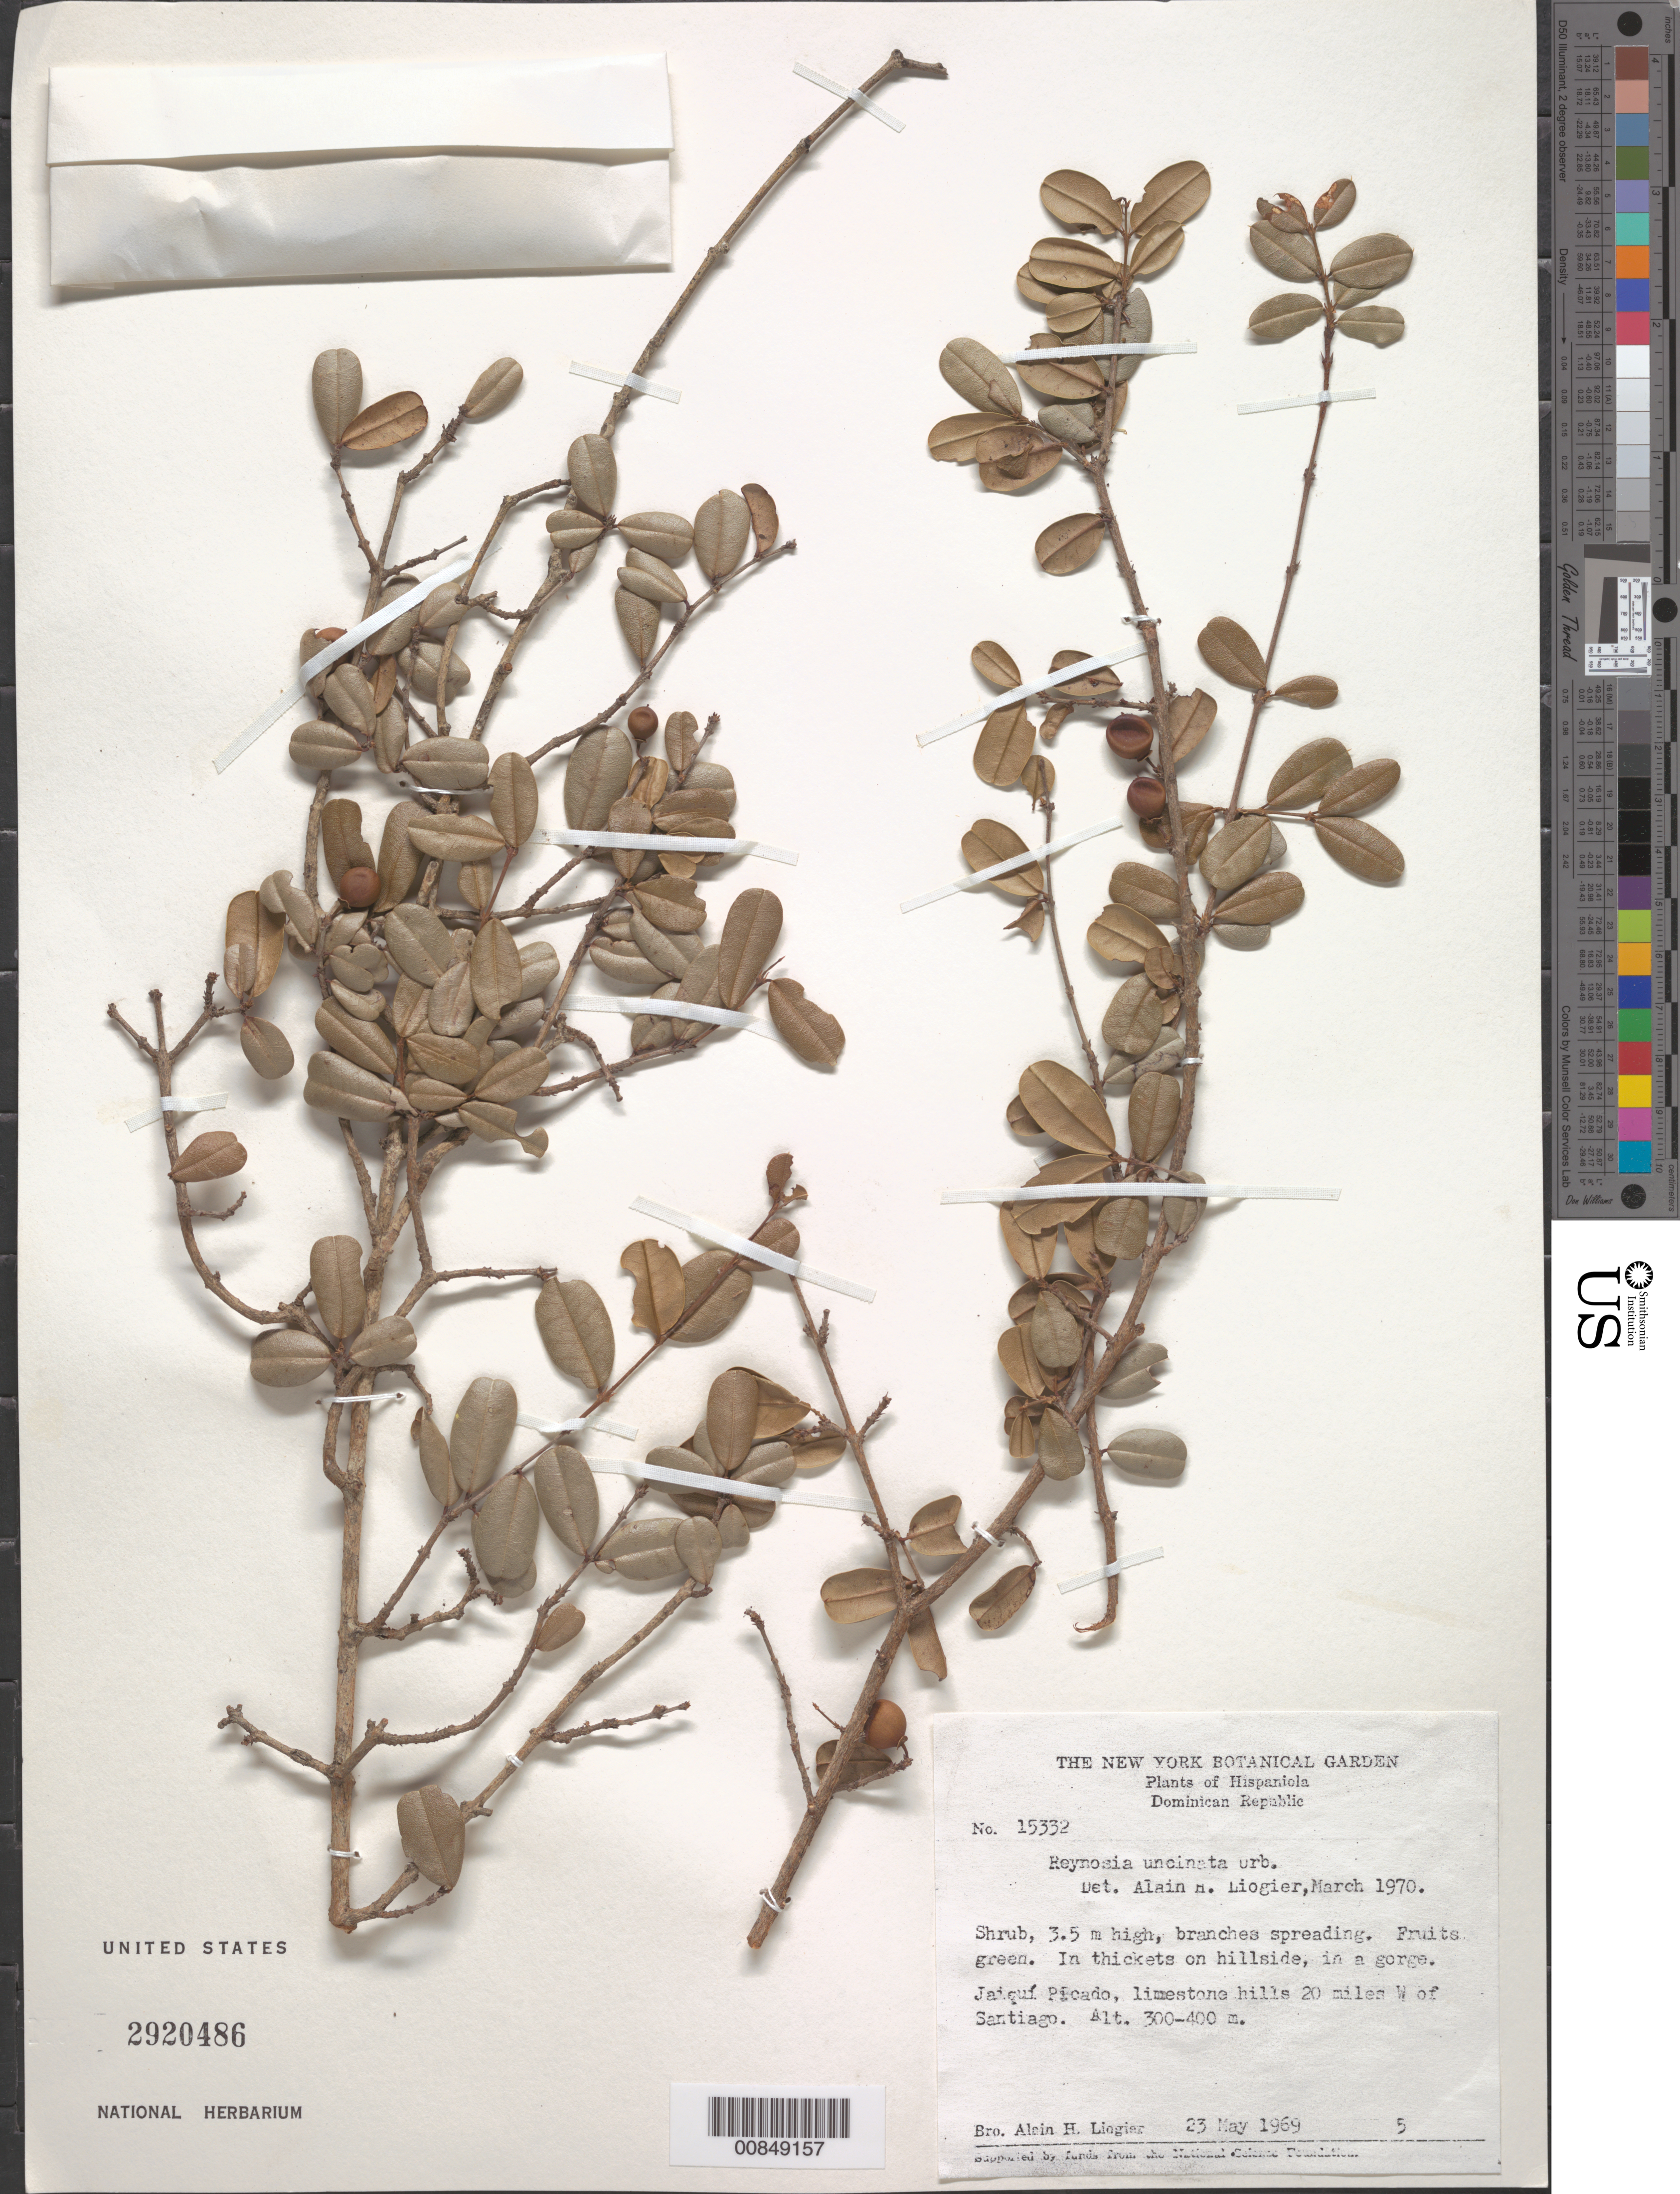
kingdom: Plantae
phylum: Tracheophyta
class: Magnoliopsida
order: Rosales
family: Rhamnaceae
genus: Reynosia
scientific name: Reynosia uncinata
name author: Urb.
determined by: Liogier, Alain H.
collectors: A. H. Liogier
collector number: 15332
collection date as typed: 23 May 1969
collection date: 1969-05-23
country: Dominican Republic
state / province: Santiago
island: Hispaniola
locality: Jaiquí Picado, 20 miles W of Santiago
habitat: In thickets on hillside of limestone hills, in a gorge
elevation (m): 300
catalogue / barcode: US 2920486